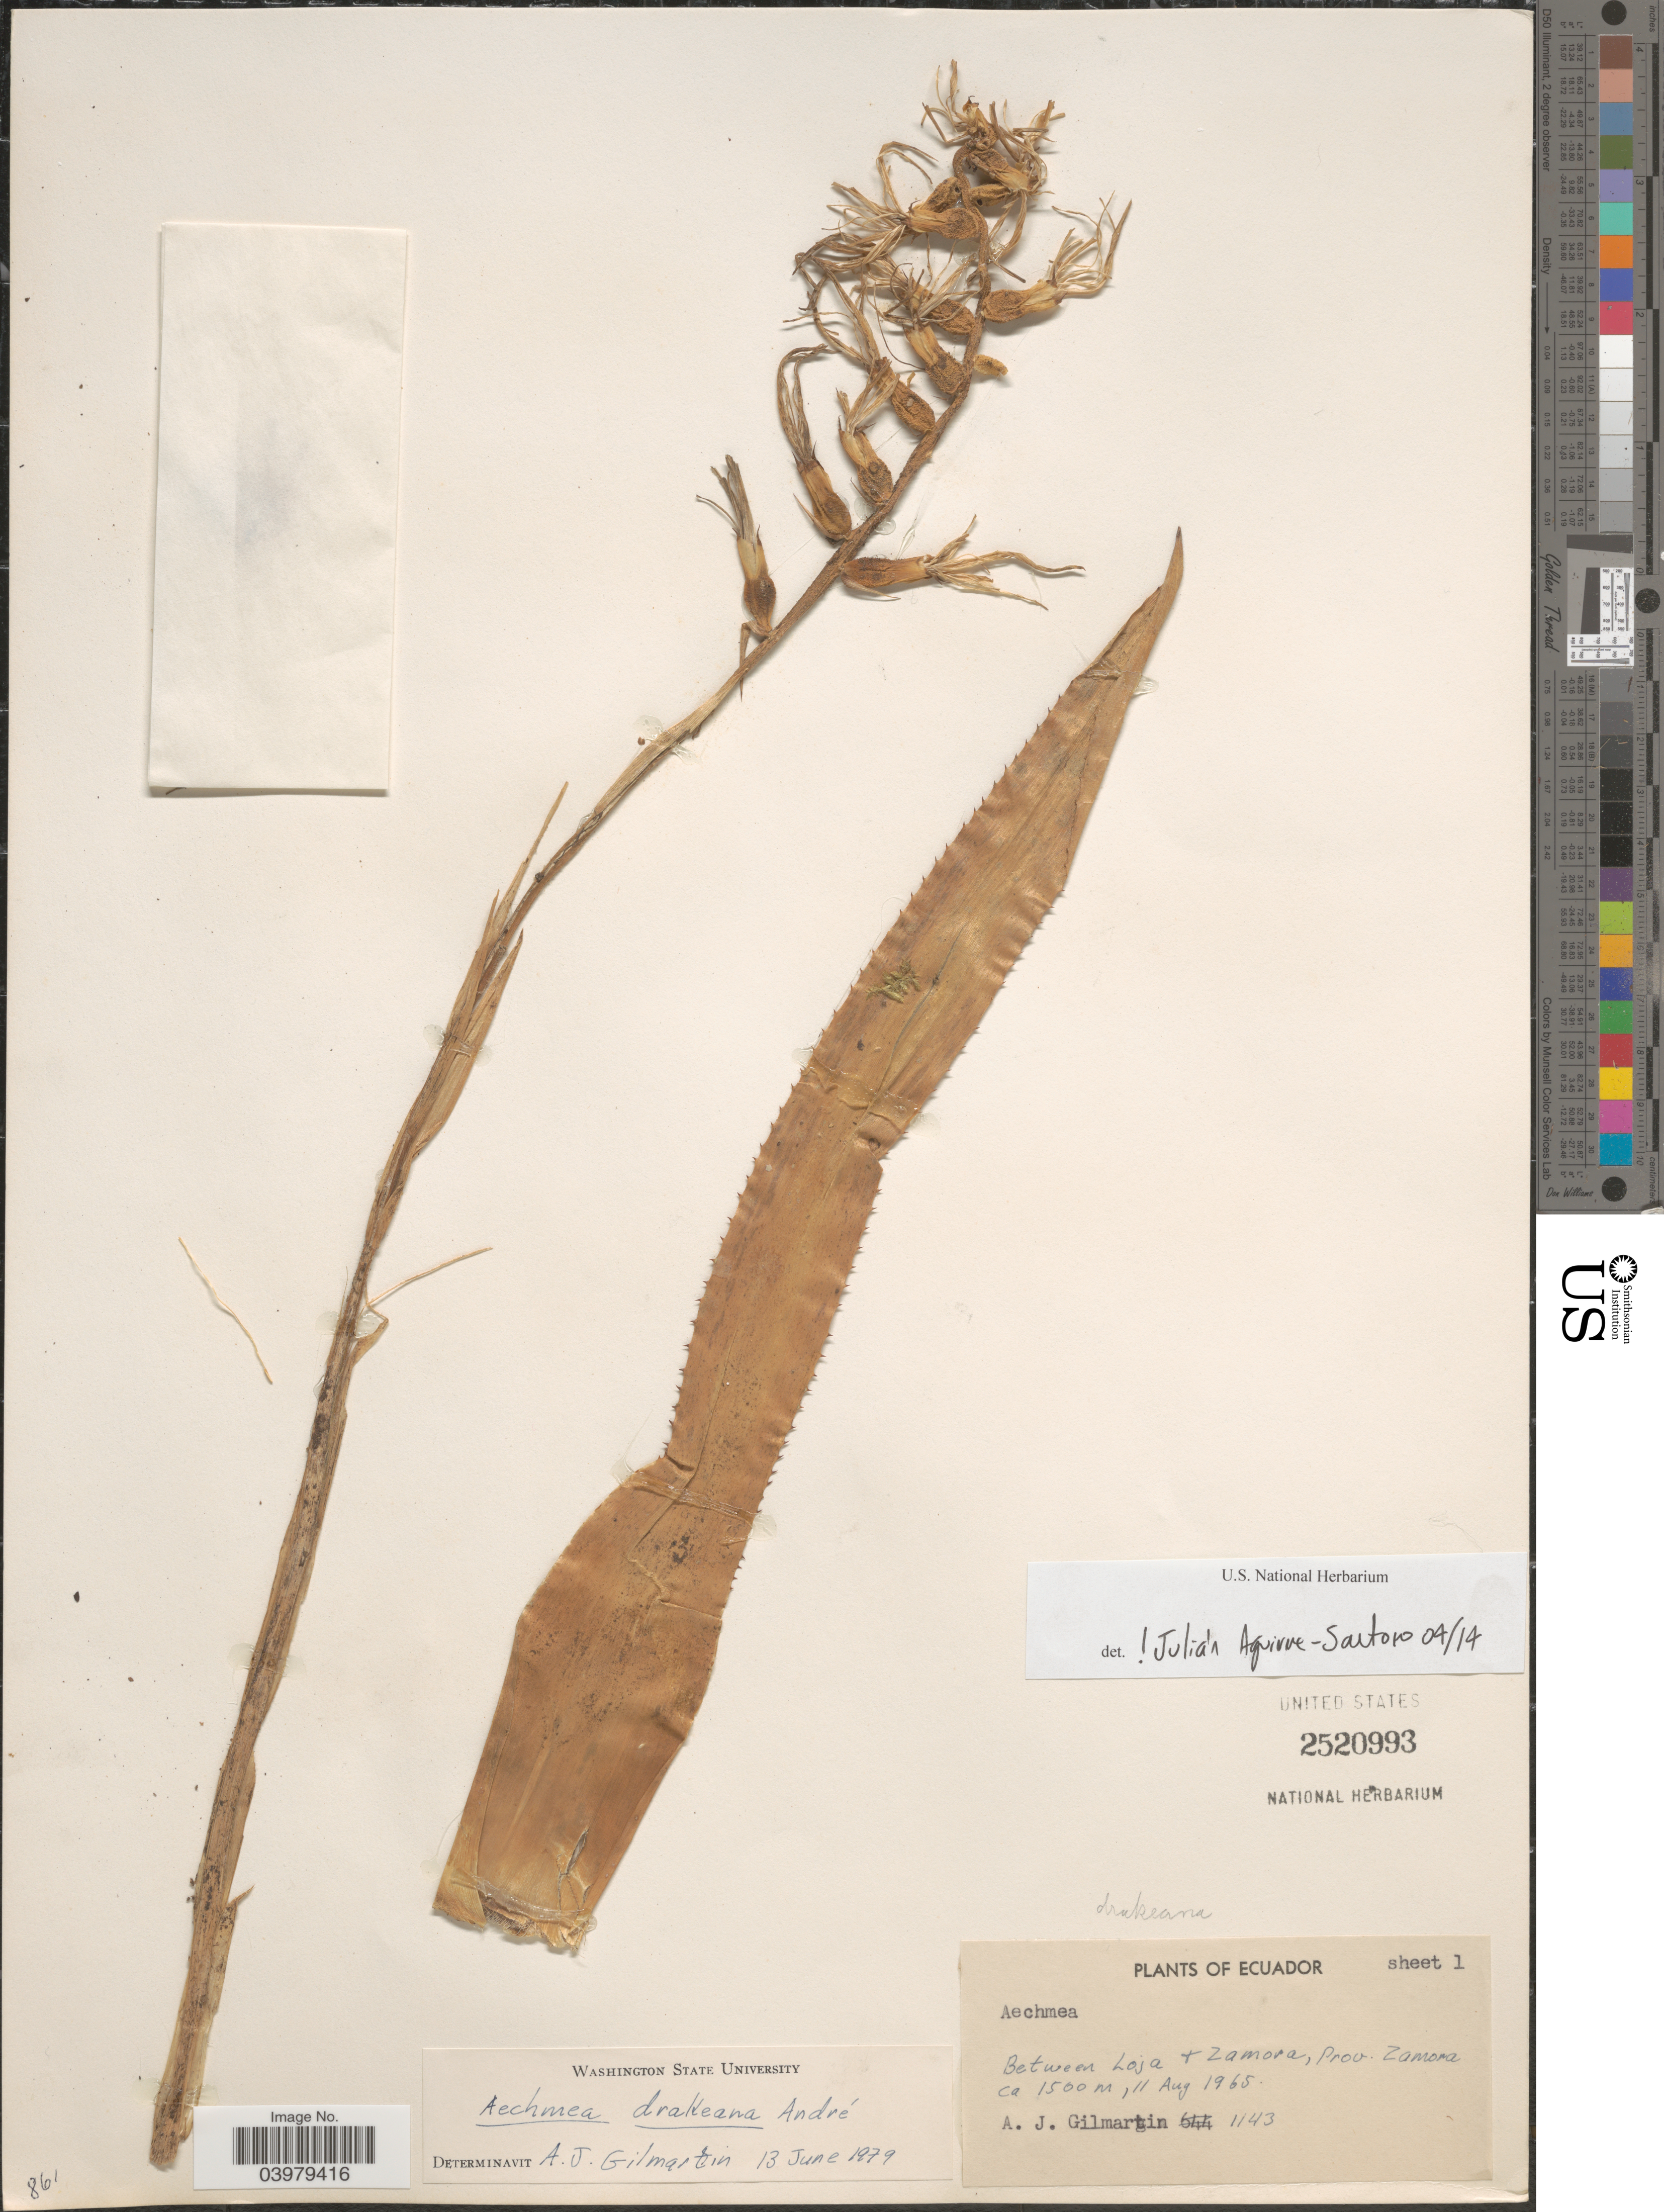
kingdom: Plantae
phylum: Tracheophyta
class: Liliopsida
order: Poales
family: Bromeliaceae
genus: Aechmea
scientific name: Aechmea drakeana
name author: André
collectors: A. J. Gilmartin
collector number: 1143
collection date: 1965-08-11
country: Ecuador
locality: Between Loja + Zamora, Prov. Zamora.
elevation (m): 1500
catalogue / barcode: US 2520993